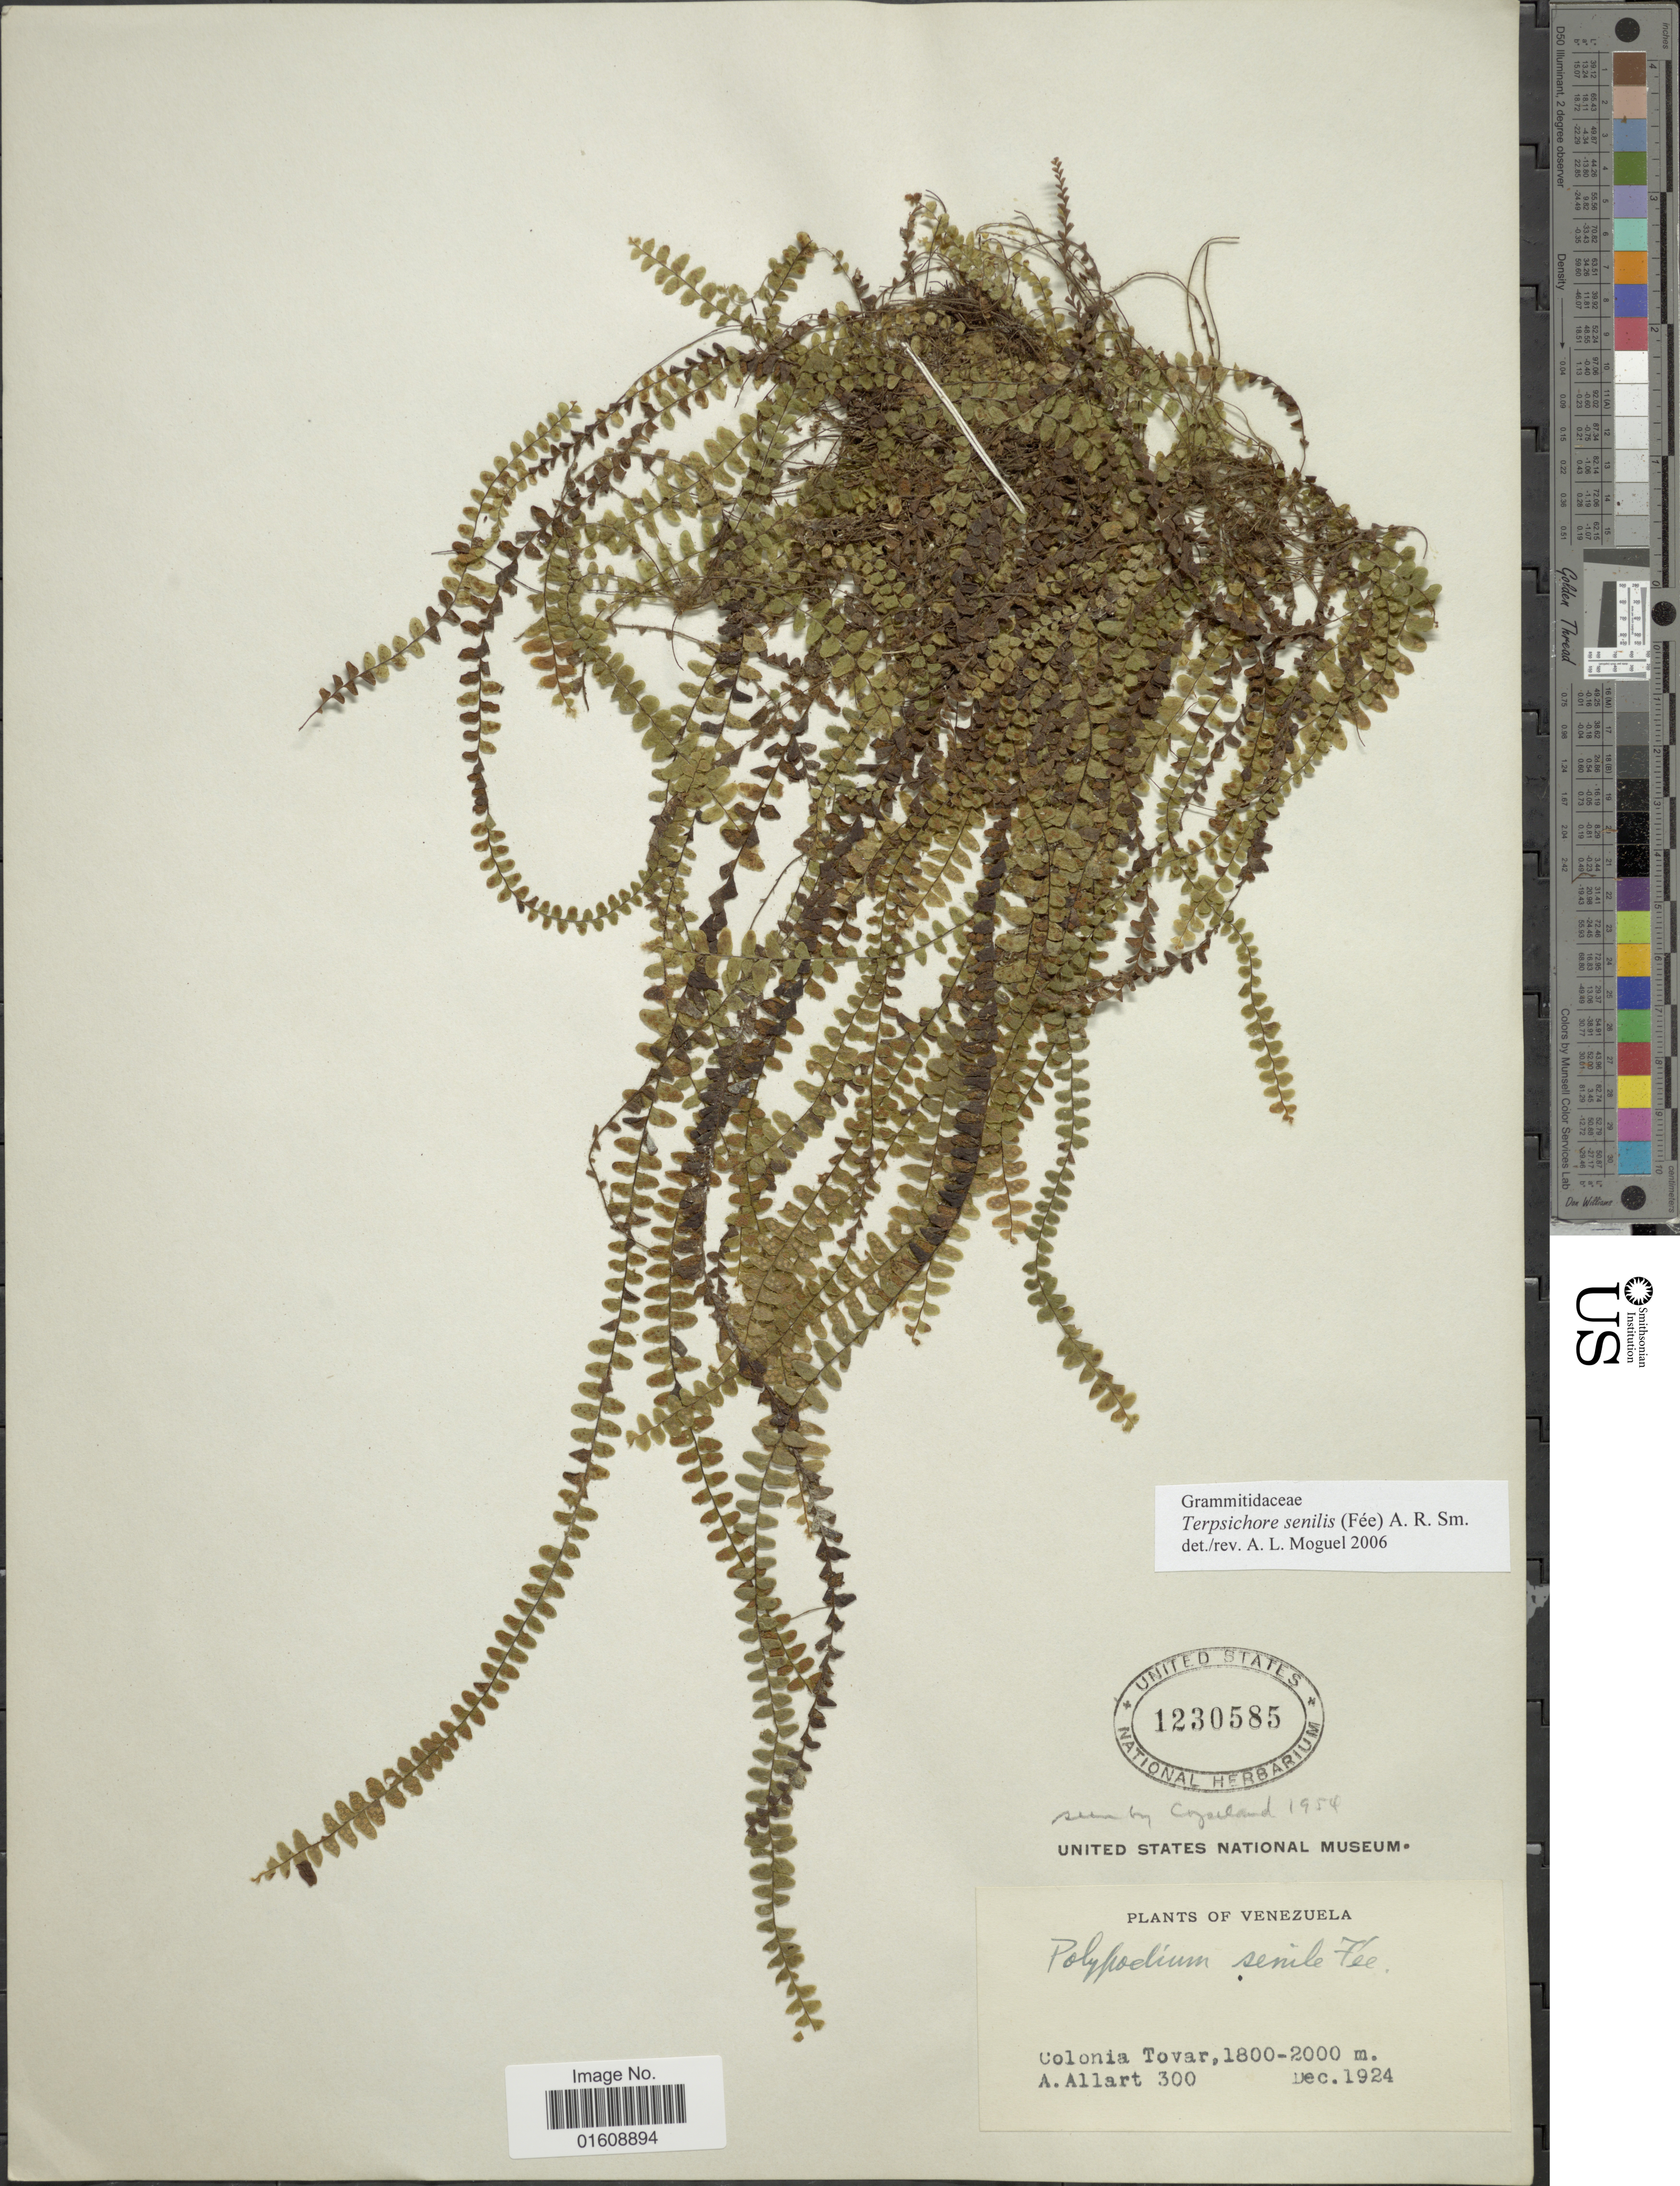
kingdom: Plantae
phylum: Tracheophyta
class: Polypodiopsida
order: Polypodiales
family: Polypodiaceae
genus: Alansmia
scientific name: Alansmia senilis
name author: (Fée) Moguel & M. Kessler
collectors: A. Allart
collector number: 300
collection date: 1924-12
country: Venezuela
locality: Venezuela, Colonia Tovar.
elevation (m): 1800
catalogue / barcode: US 1230585